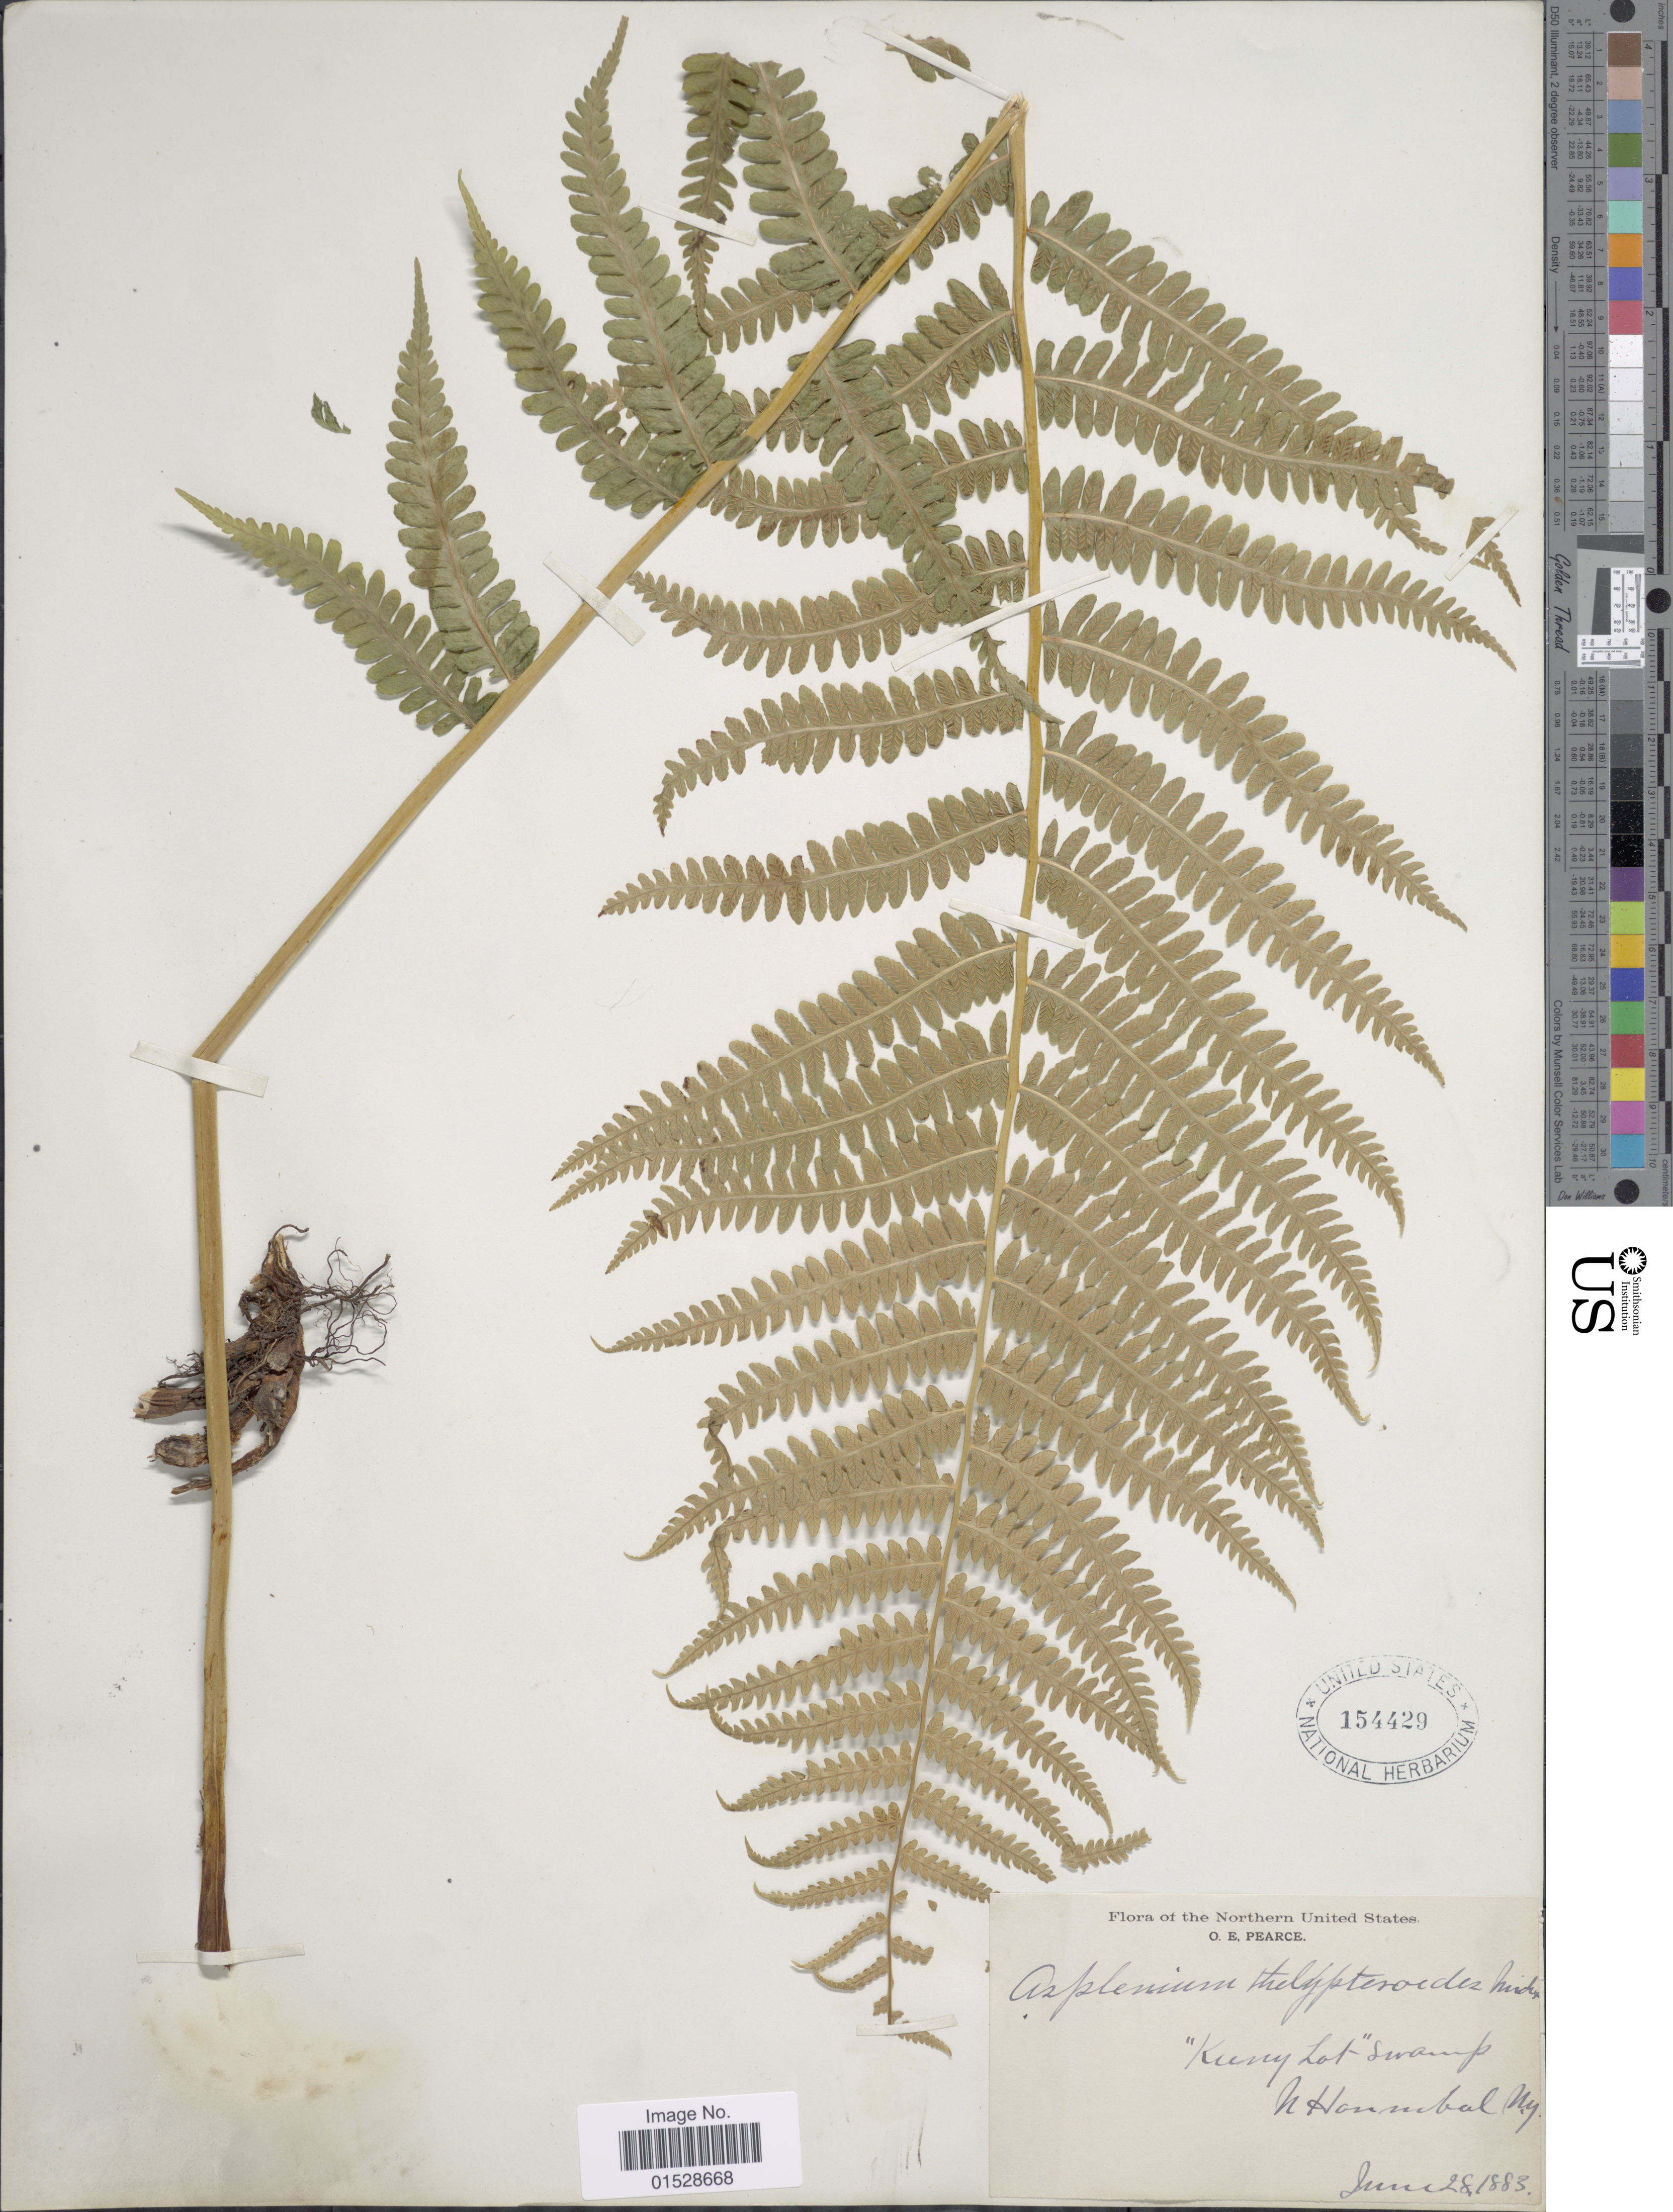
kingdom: Plantae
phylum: Tracheophyta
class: Polypodiopsida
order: Polypodiales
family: Athyriaceae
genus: Deparia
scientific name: Deparia acrostichoides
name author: (Sw.) M. Kato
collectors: O. E. Pearce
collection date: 1883-06-28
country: United States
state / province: New York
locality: Northern United States, Keeny Lot Swamp, N. Hannibal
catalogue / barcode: US 154429